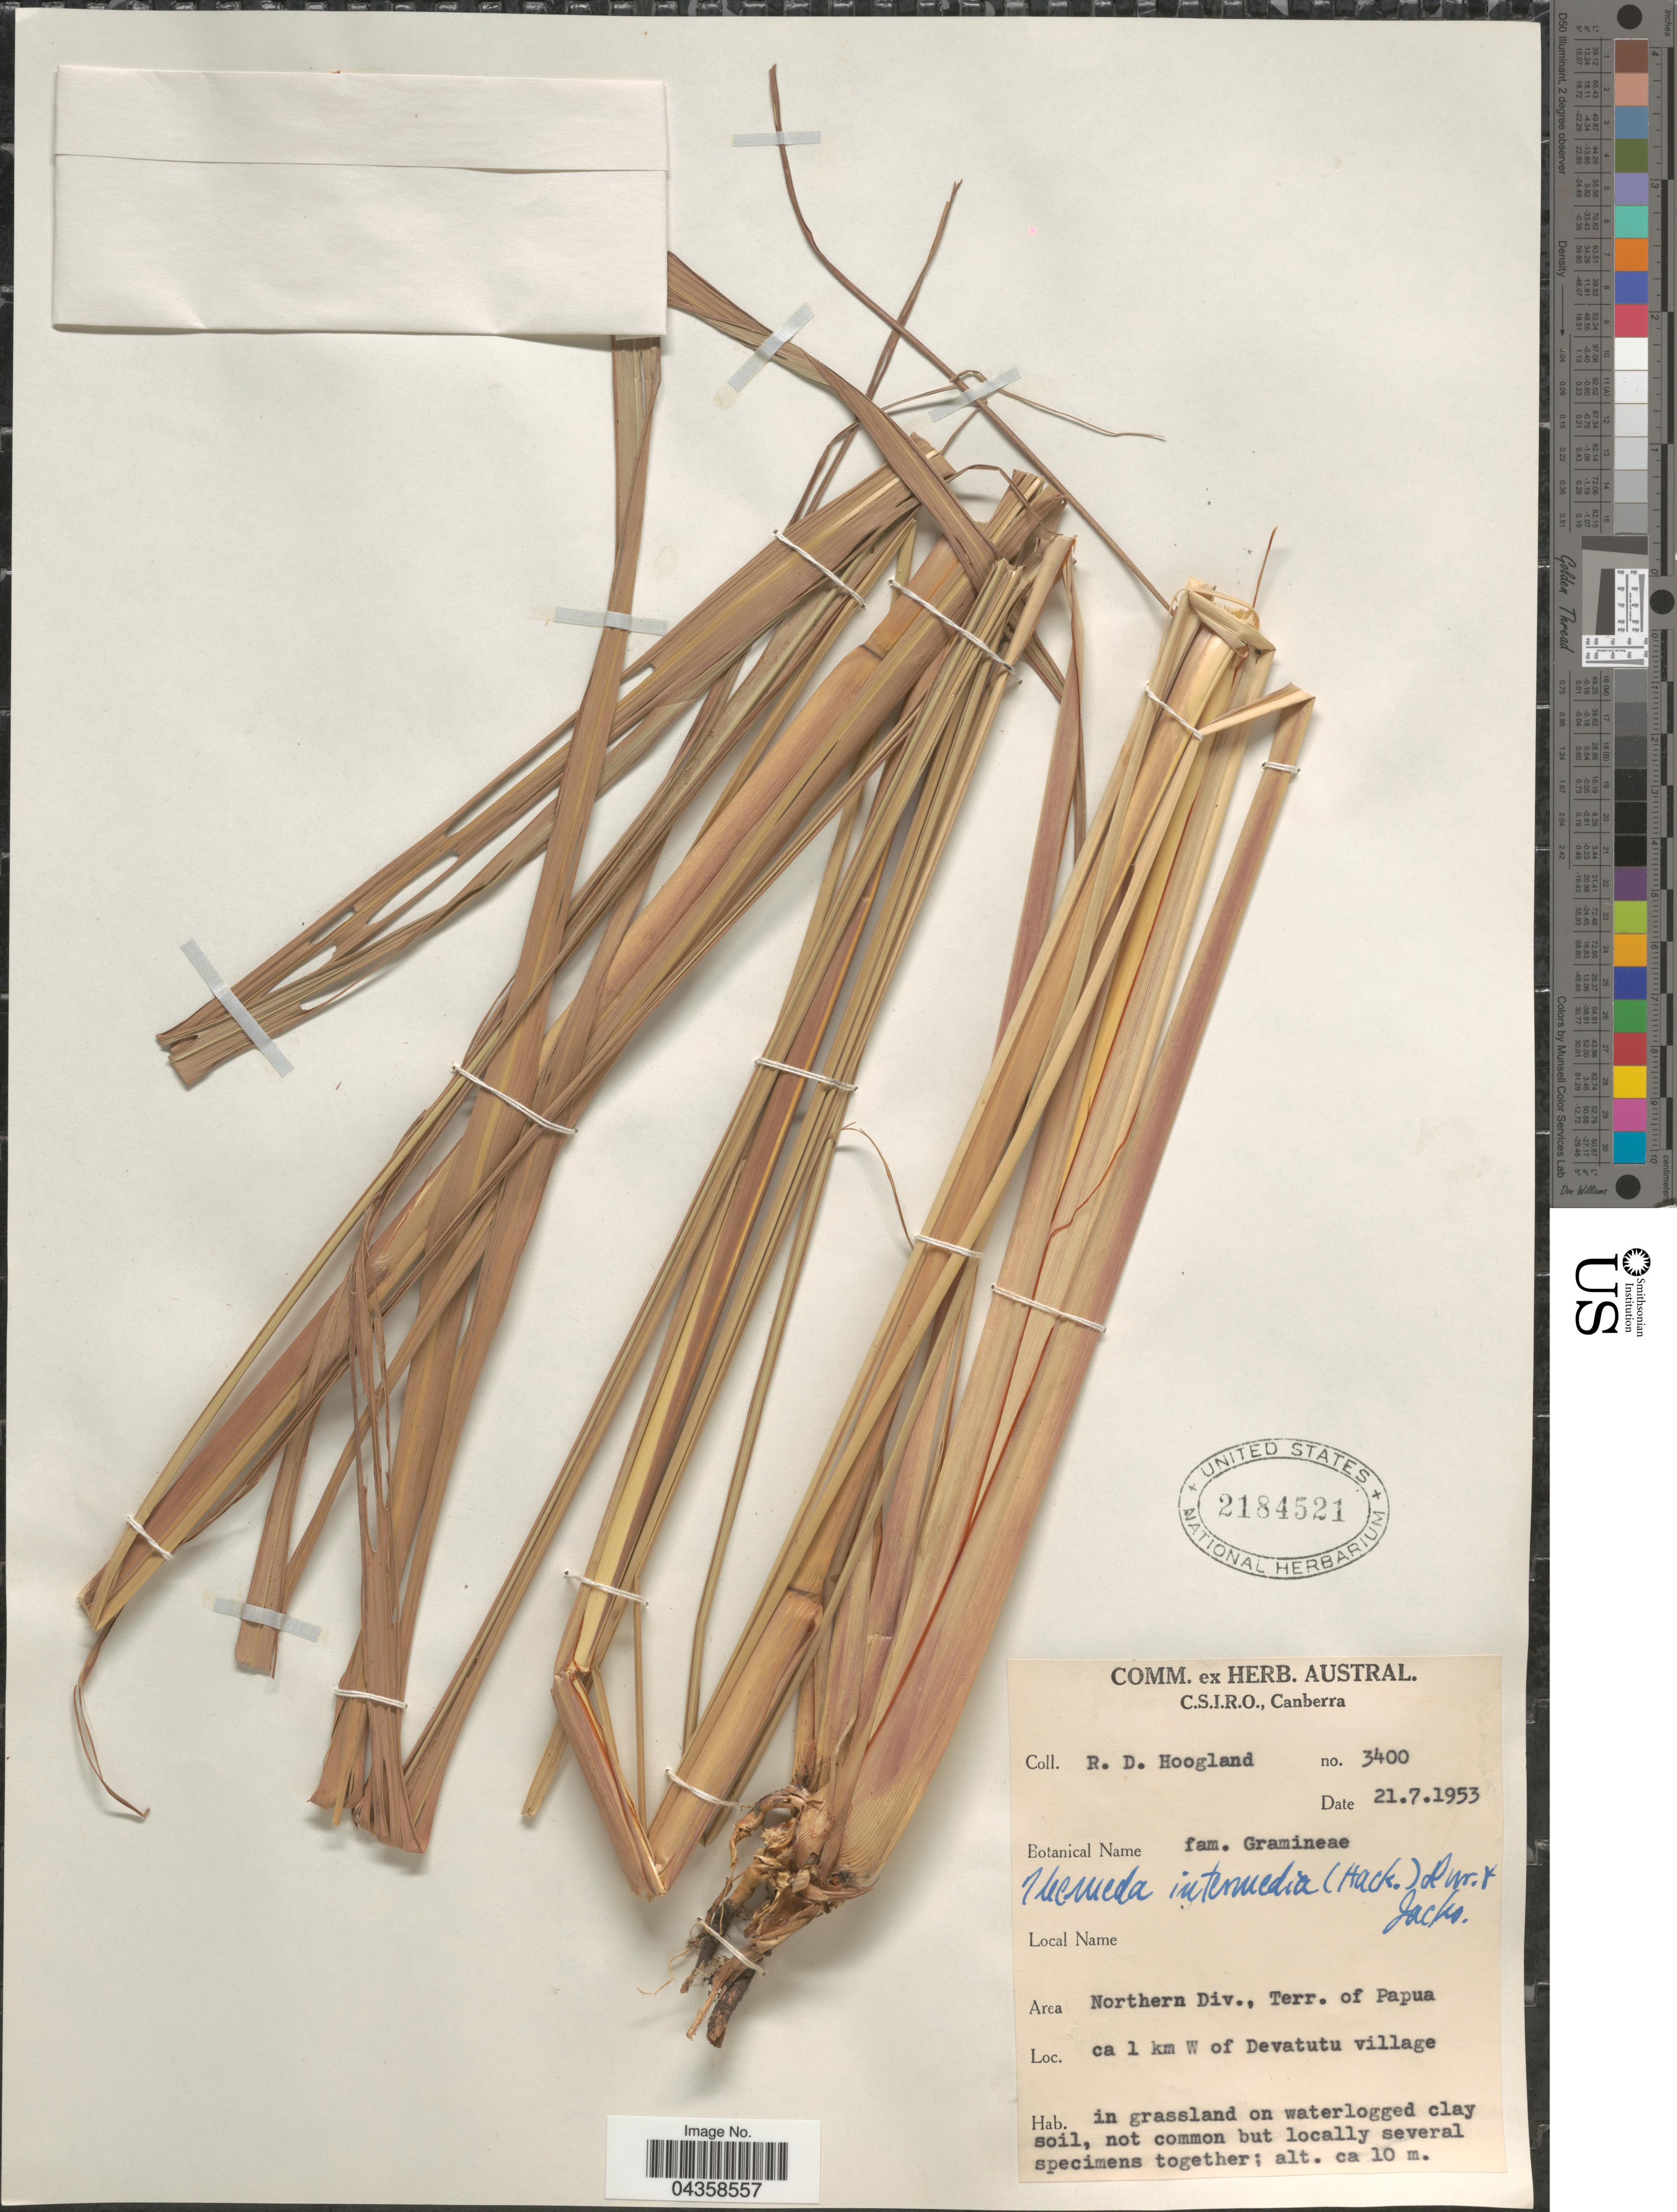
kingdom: Plantae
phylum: Tracheophyta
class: Liliopsida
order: Poales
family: Poaceae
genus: Themeda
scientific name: Themeda intermedia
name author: (Hack.) Bor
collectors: R. D. Hoogland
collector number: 3400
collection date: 1953-07-21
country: Papua New Guinea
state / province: Northern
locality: Area Northern Div., Terr. of Papua. ca 1 km W of Devatutu village.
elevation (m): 10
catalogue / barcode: US 2184521